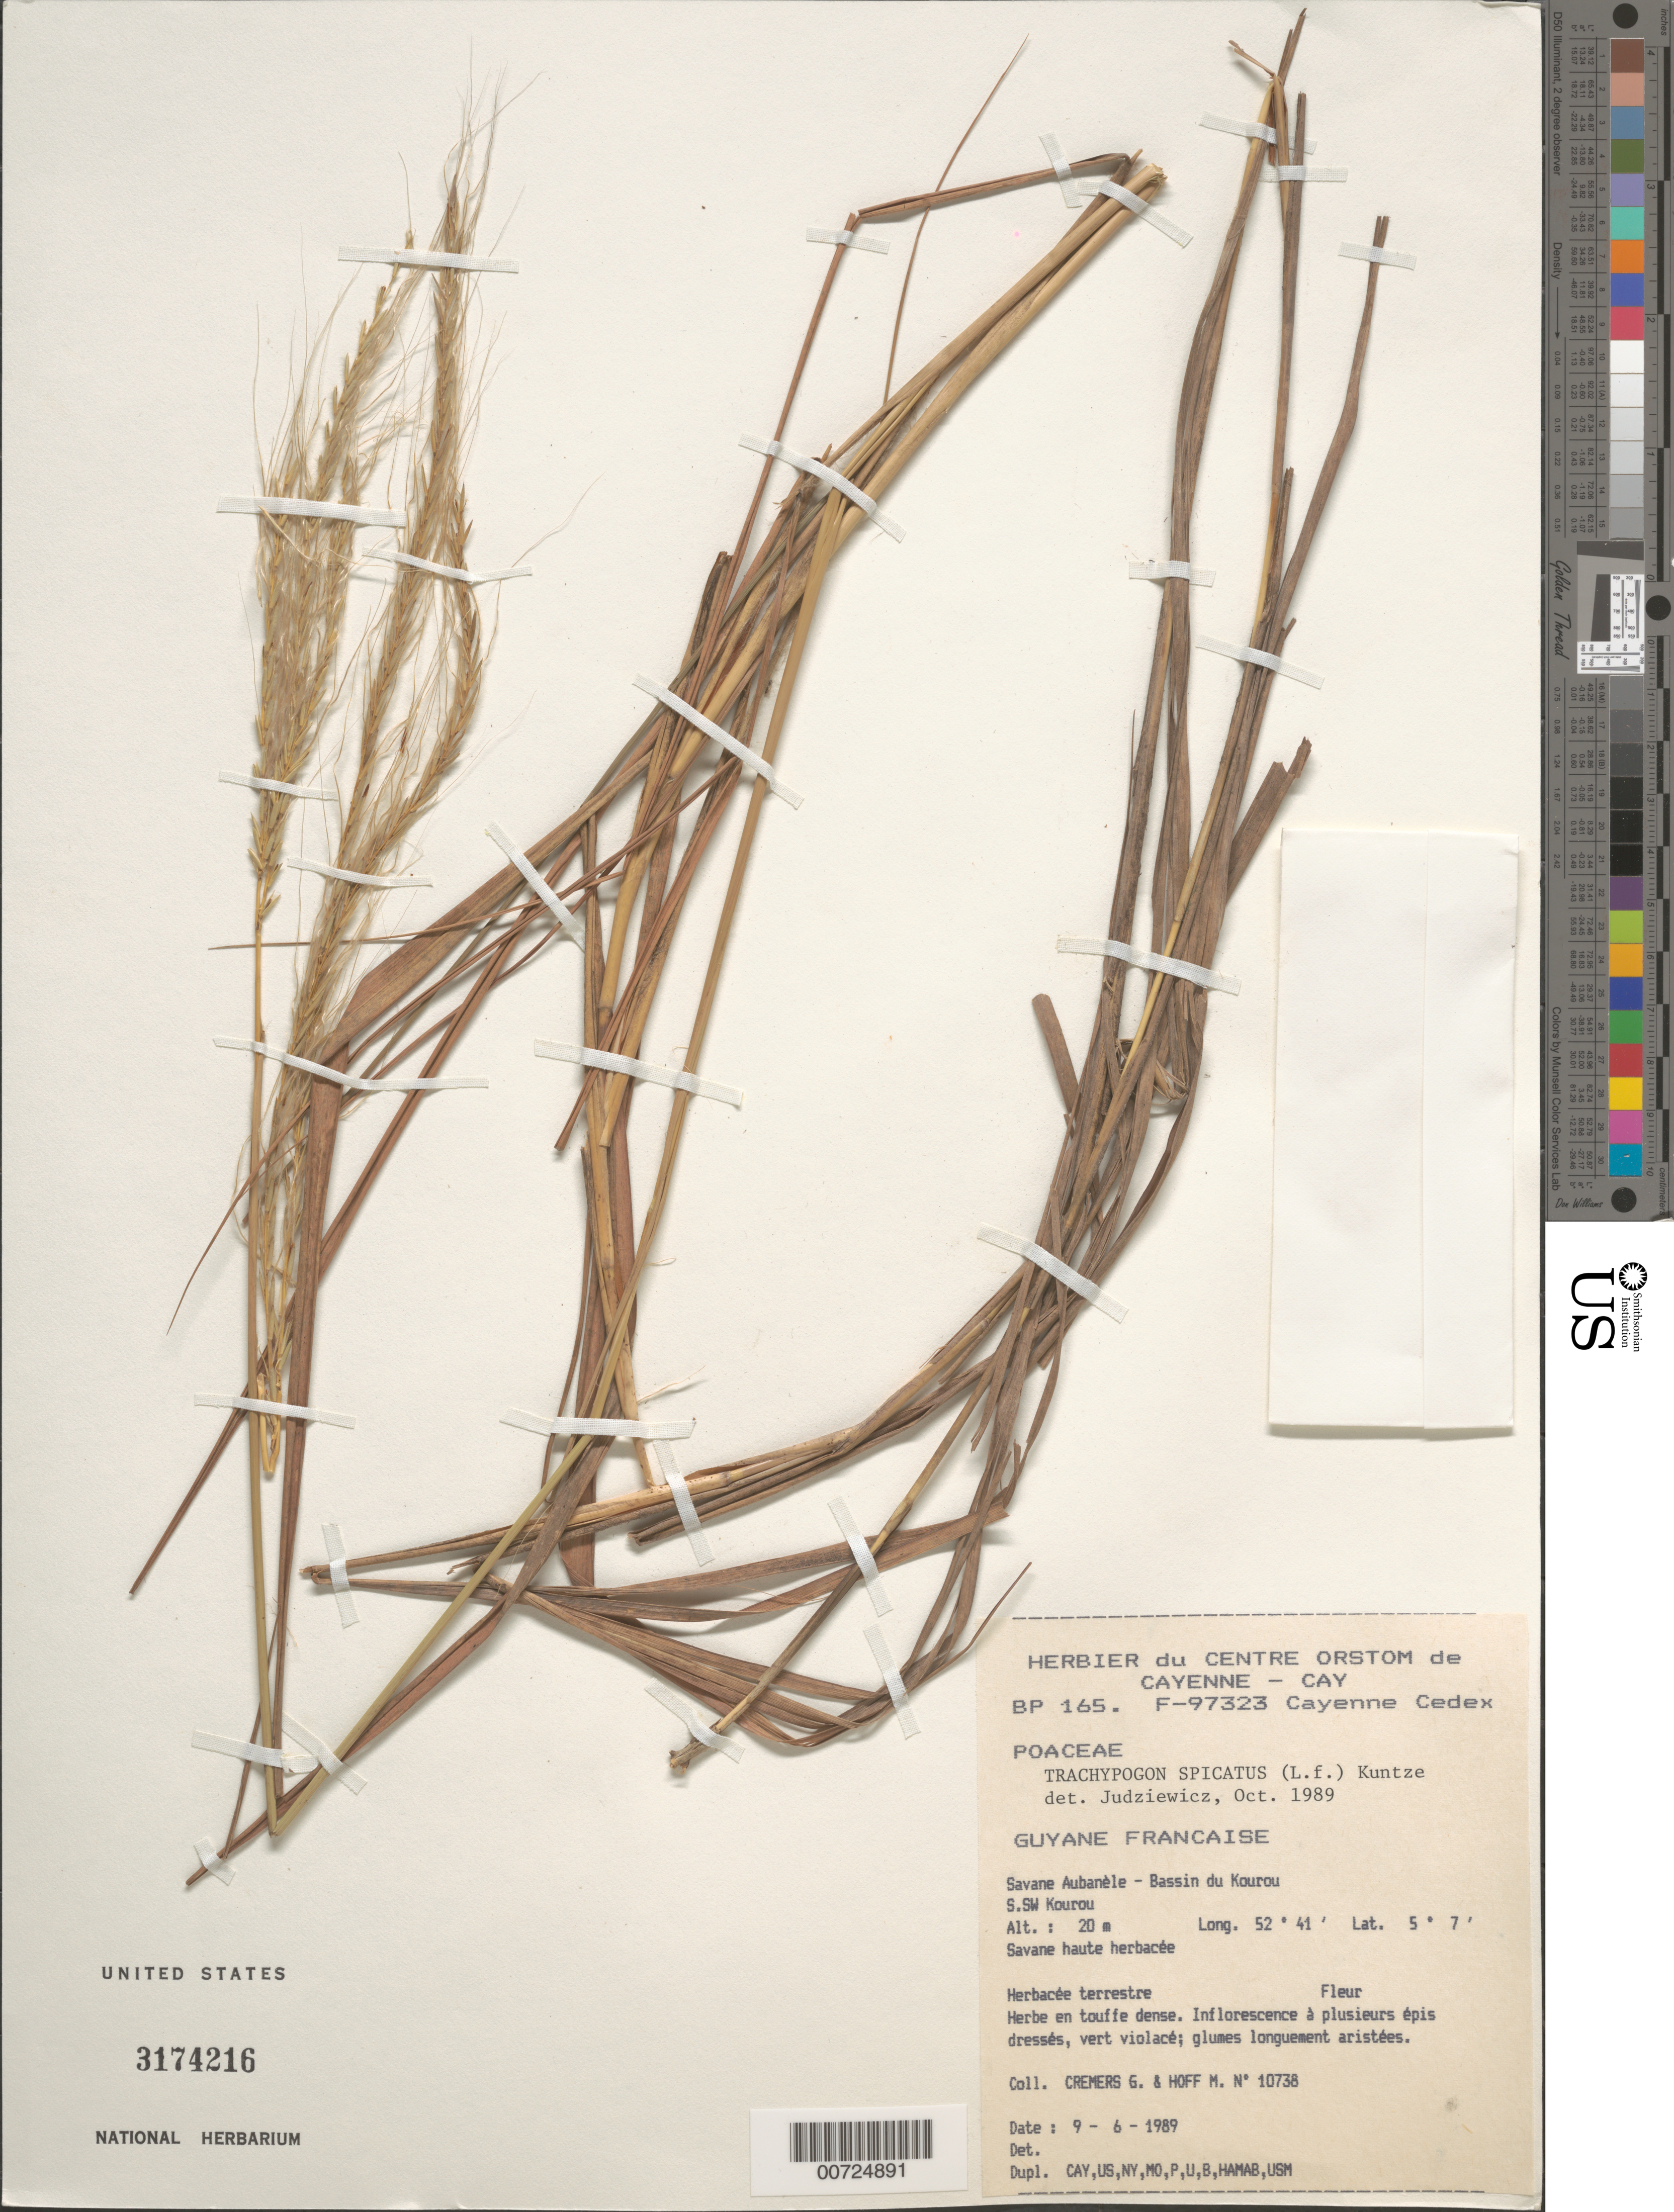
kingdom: Plantae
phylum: Tracheophyta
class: Liliopsida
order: Poales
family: Poaceae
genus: Trachypogon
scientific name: Trachypogon spicatus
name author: (L. f.) Kuntze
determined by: Judziewicz, E. J.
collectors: G. Cremers & M. Hoff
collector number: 10738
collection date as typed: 9-Jun-89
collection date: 1989-06-09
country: French Guiana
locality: Savane Aubanèle, Bassin du Kourou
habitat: Herbaceous high savanna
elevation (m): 20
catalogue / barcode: US 3174216